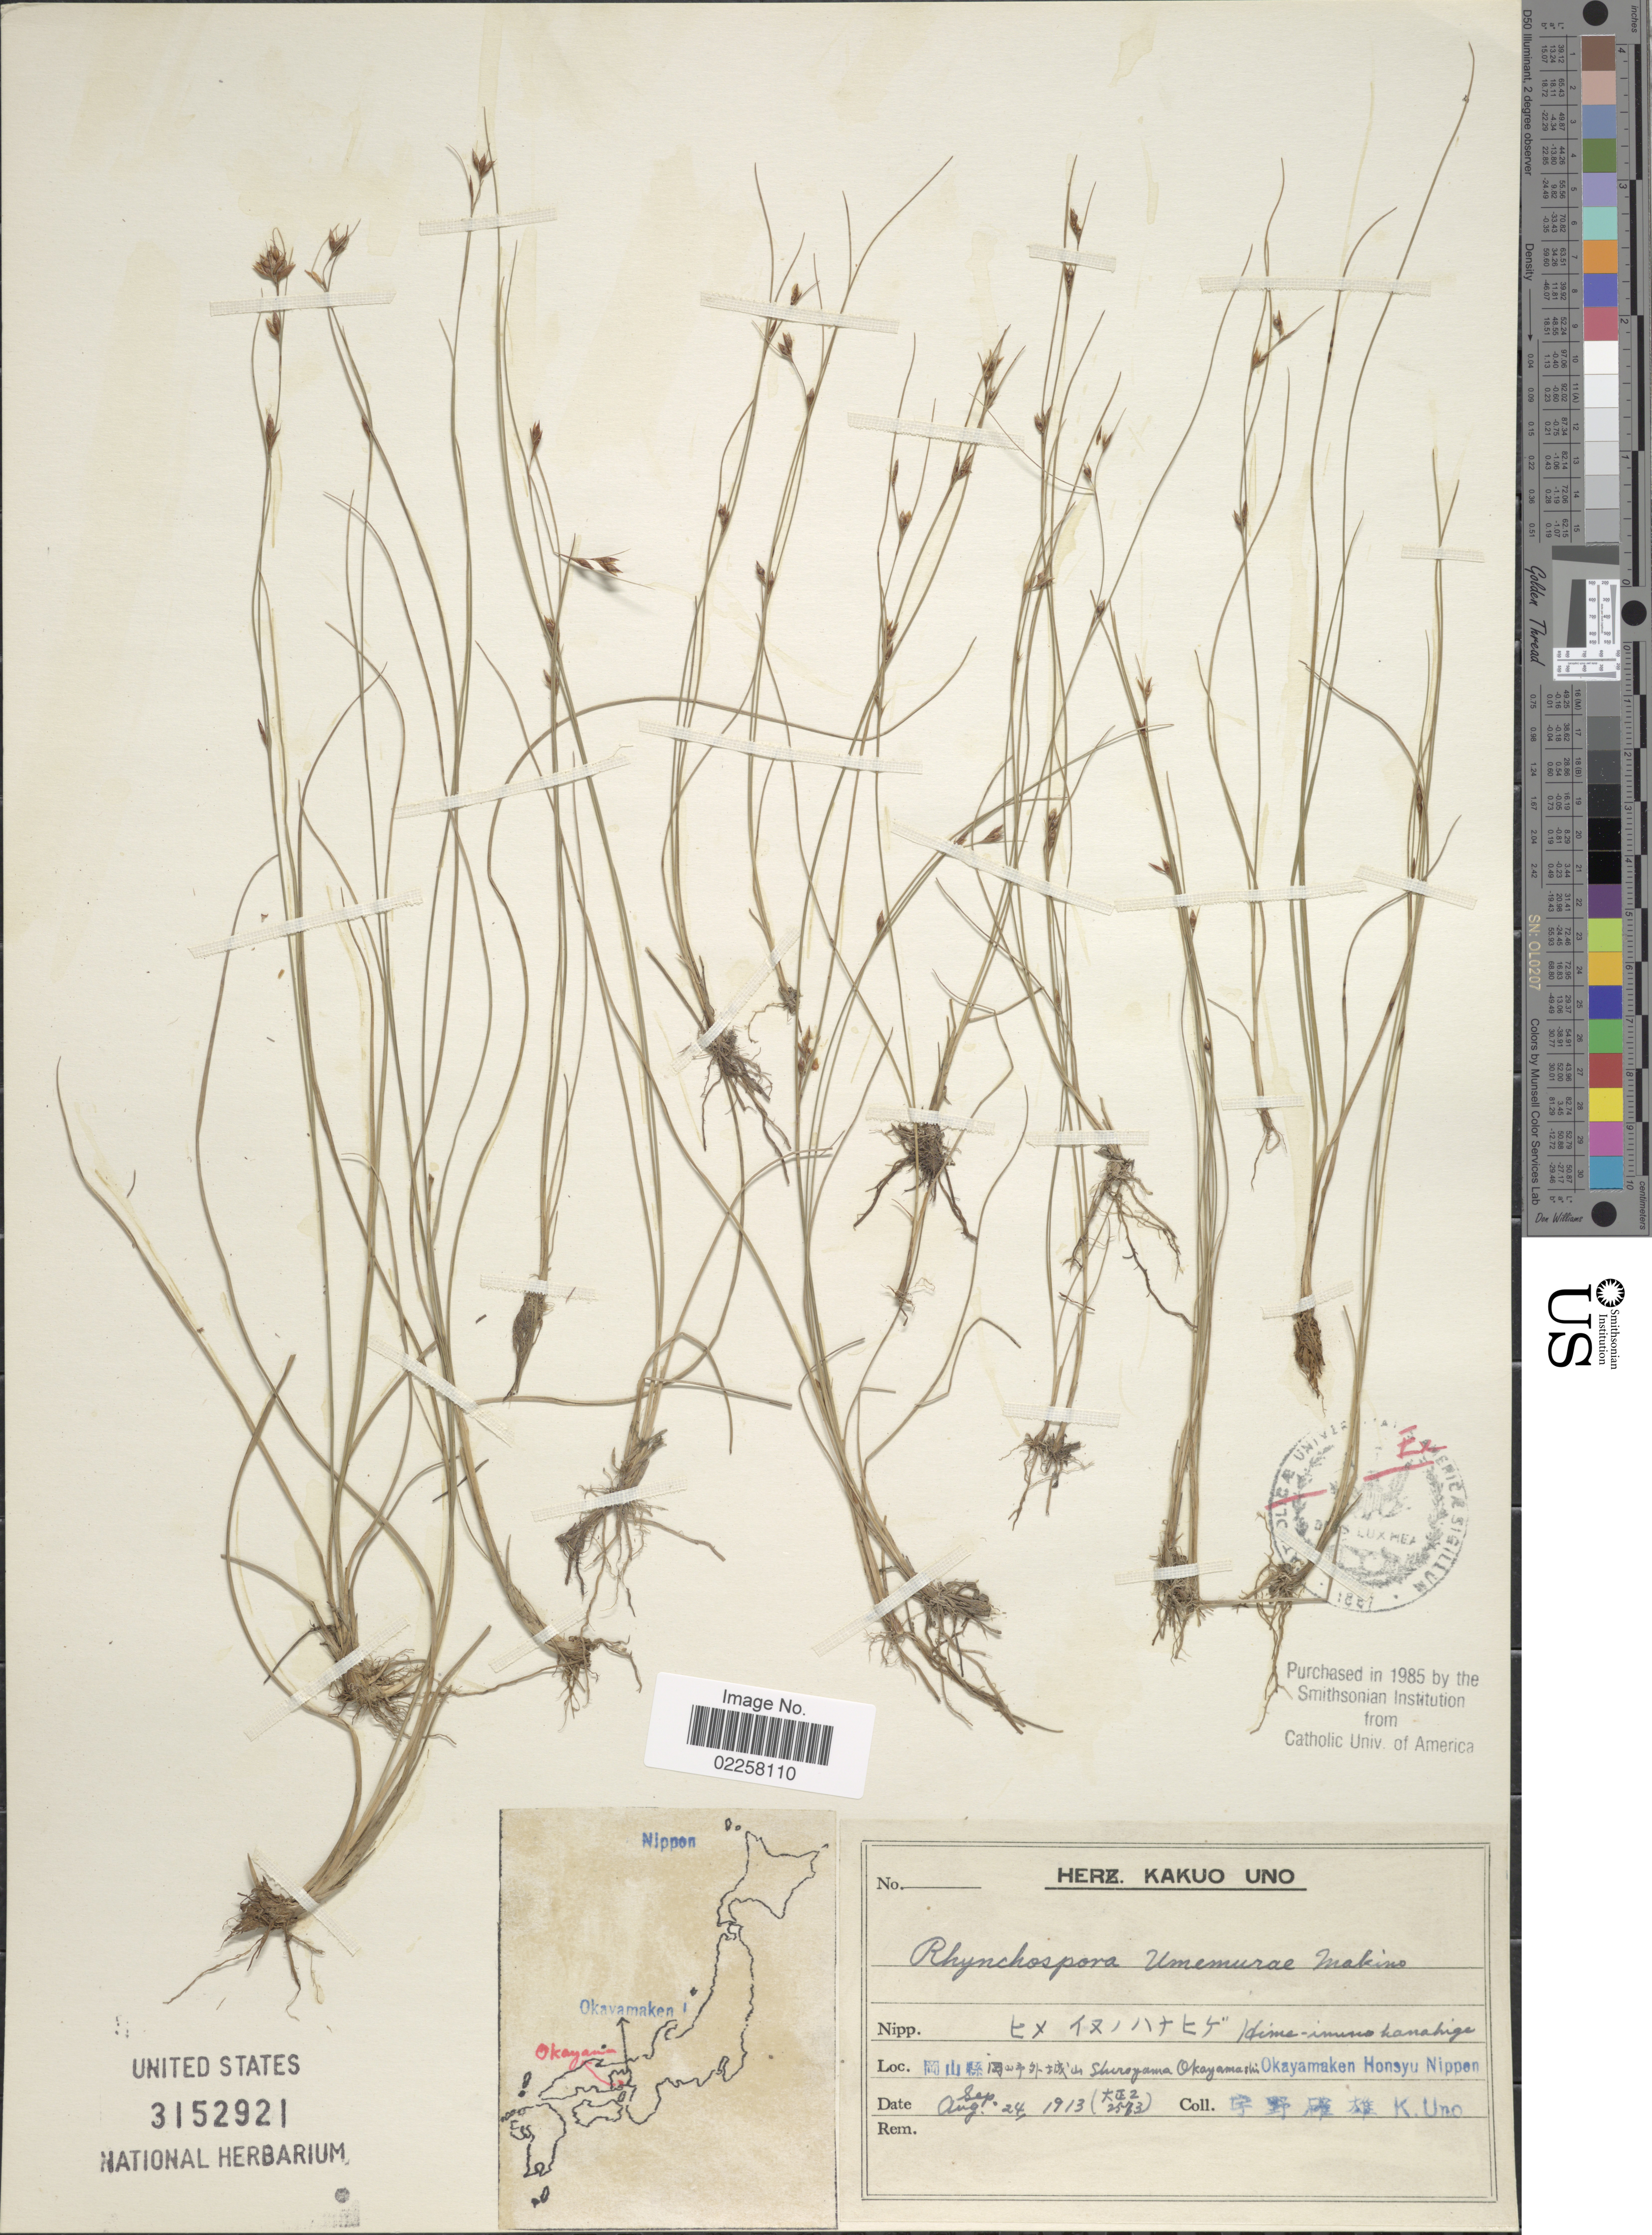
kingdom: Plantae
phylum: Tracheophyta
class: Liliopsida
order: Poales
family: Cyperaceae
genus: Rhynchospora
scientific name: Rhynchospora faberi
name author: C.B. Clarke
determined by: Strong, Mark T., (BOT), Smithsonian Institution - National Museum of Natural History (UNITED STATES)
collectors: K. Uno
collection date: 1913-08-24/1913-09-24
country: Japan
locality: Shuroyama Okayamashi, Okayamaken Honsyo Nippon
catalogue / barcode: US 3152921